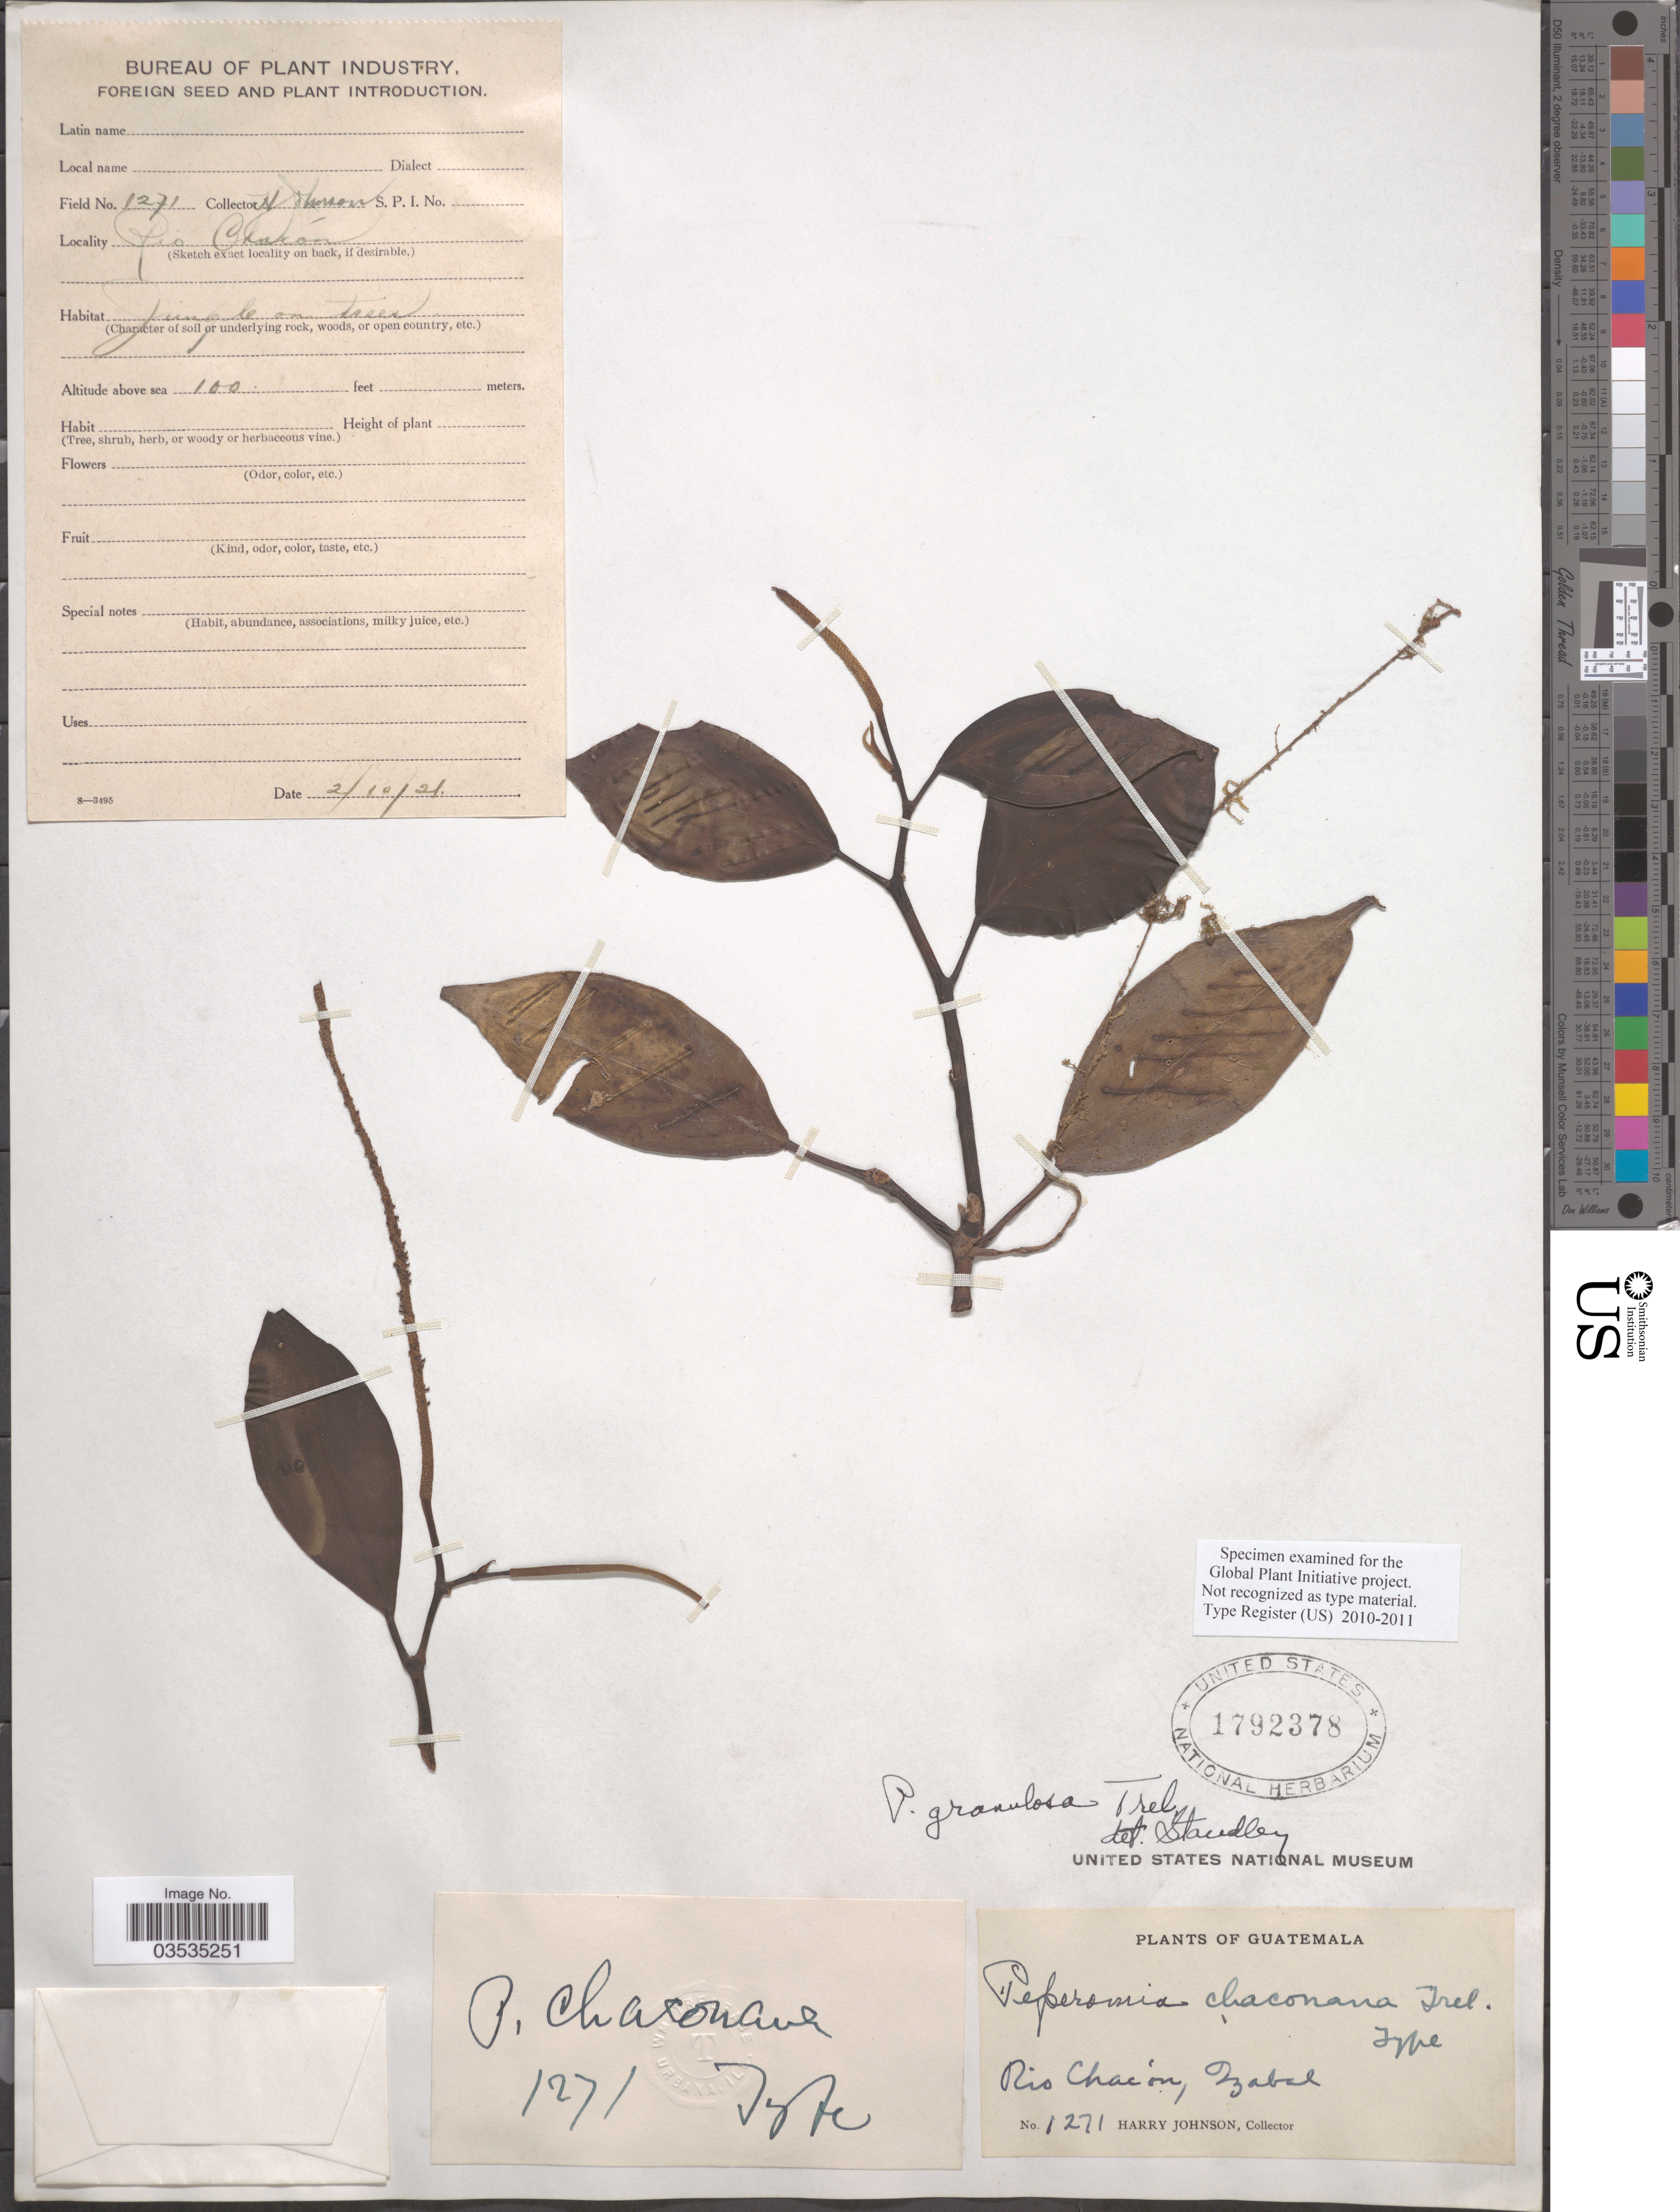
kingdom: Plantae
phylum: Tracheophyta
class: Magnoliopsida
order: Piperales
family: Piperaceae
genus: Peperomia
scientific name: Peperomia granulosa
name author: Trel.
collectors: H. Johnson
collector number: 1271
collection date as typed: Transcribed d/m/y: 2/10/21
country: Guatemala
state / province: Izabal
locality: Rio Chacón.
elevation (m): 30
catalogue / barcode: US 1792378